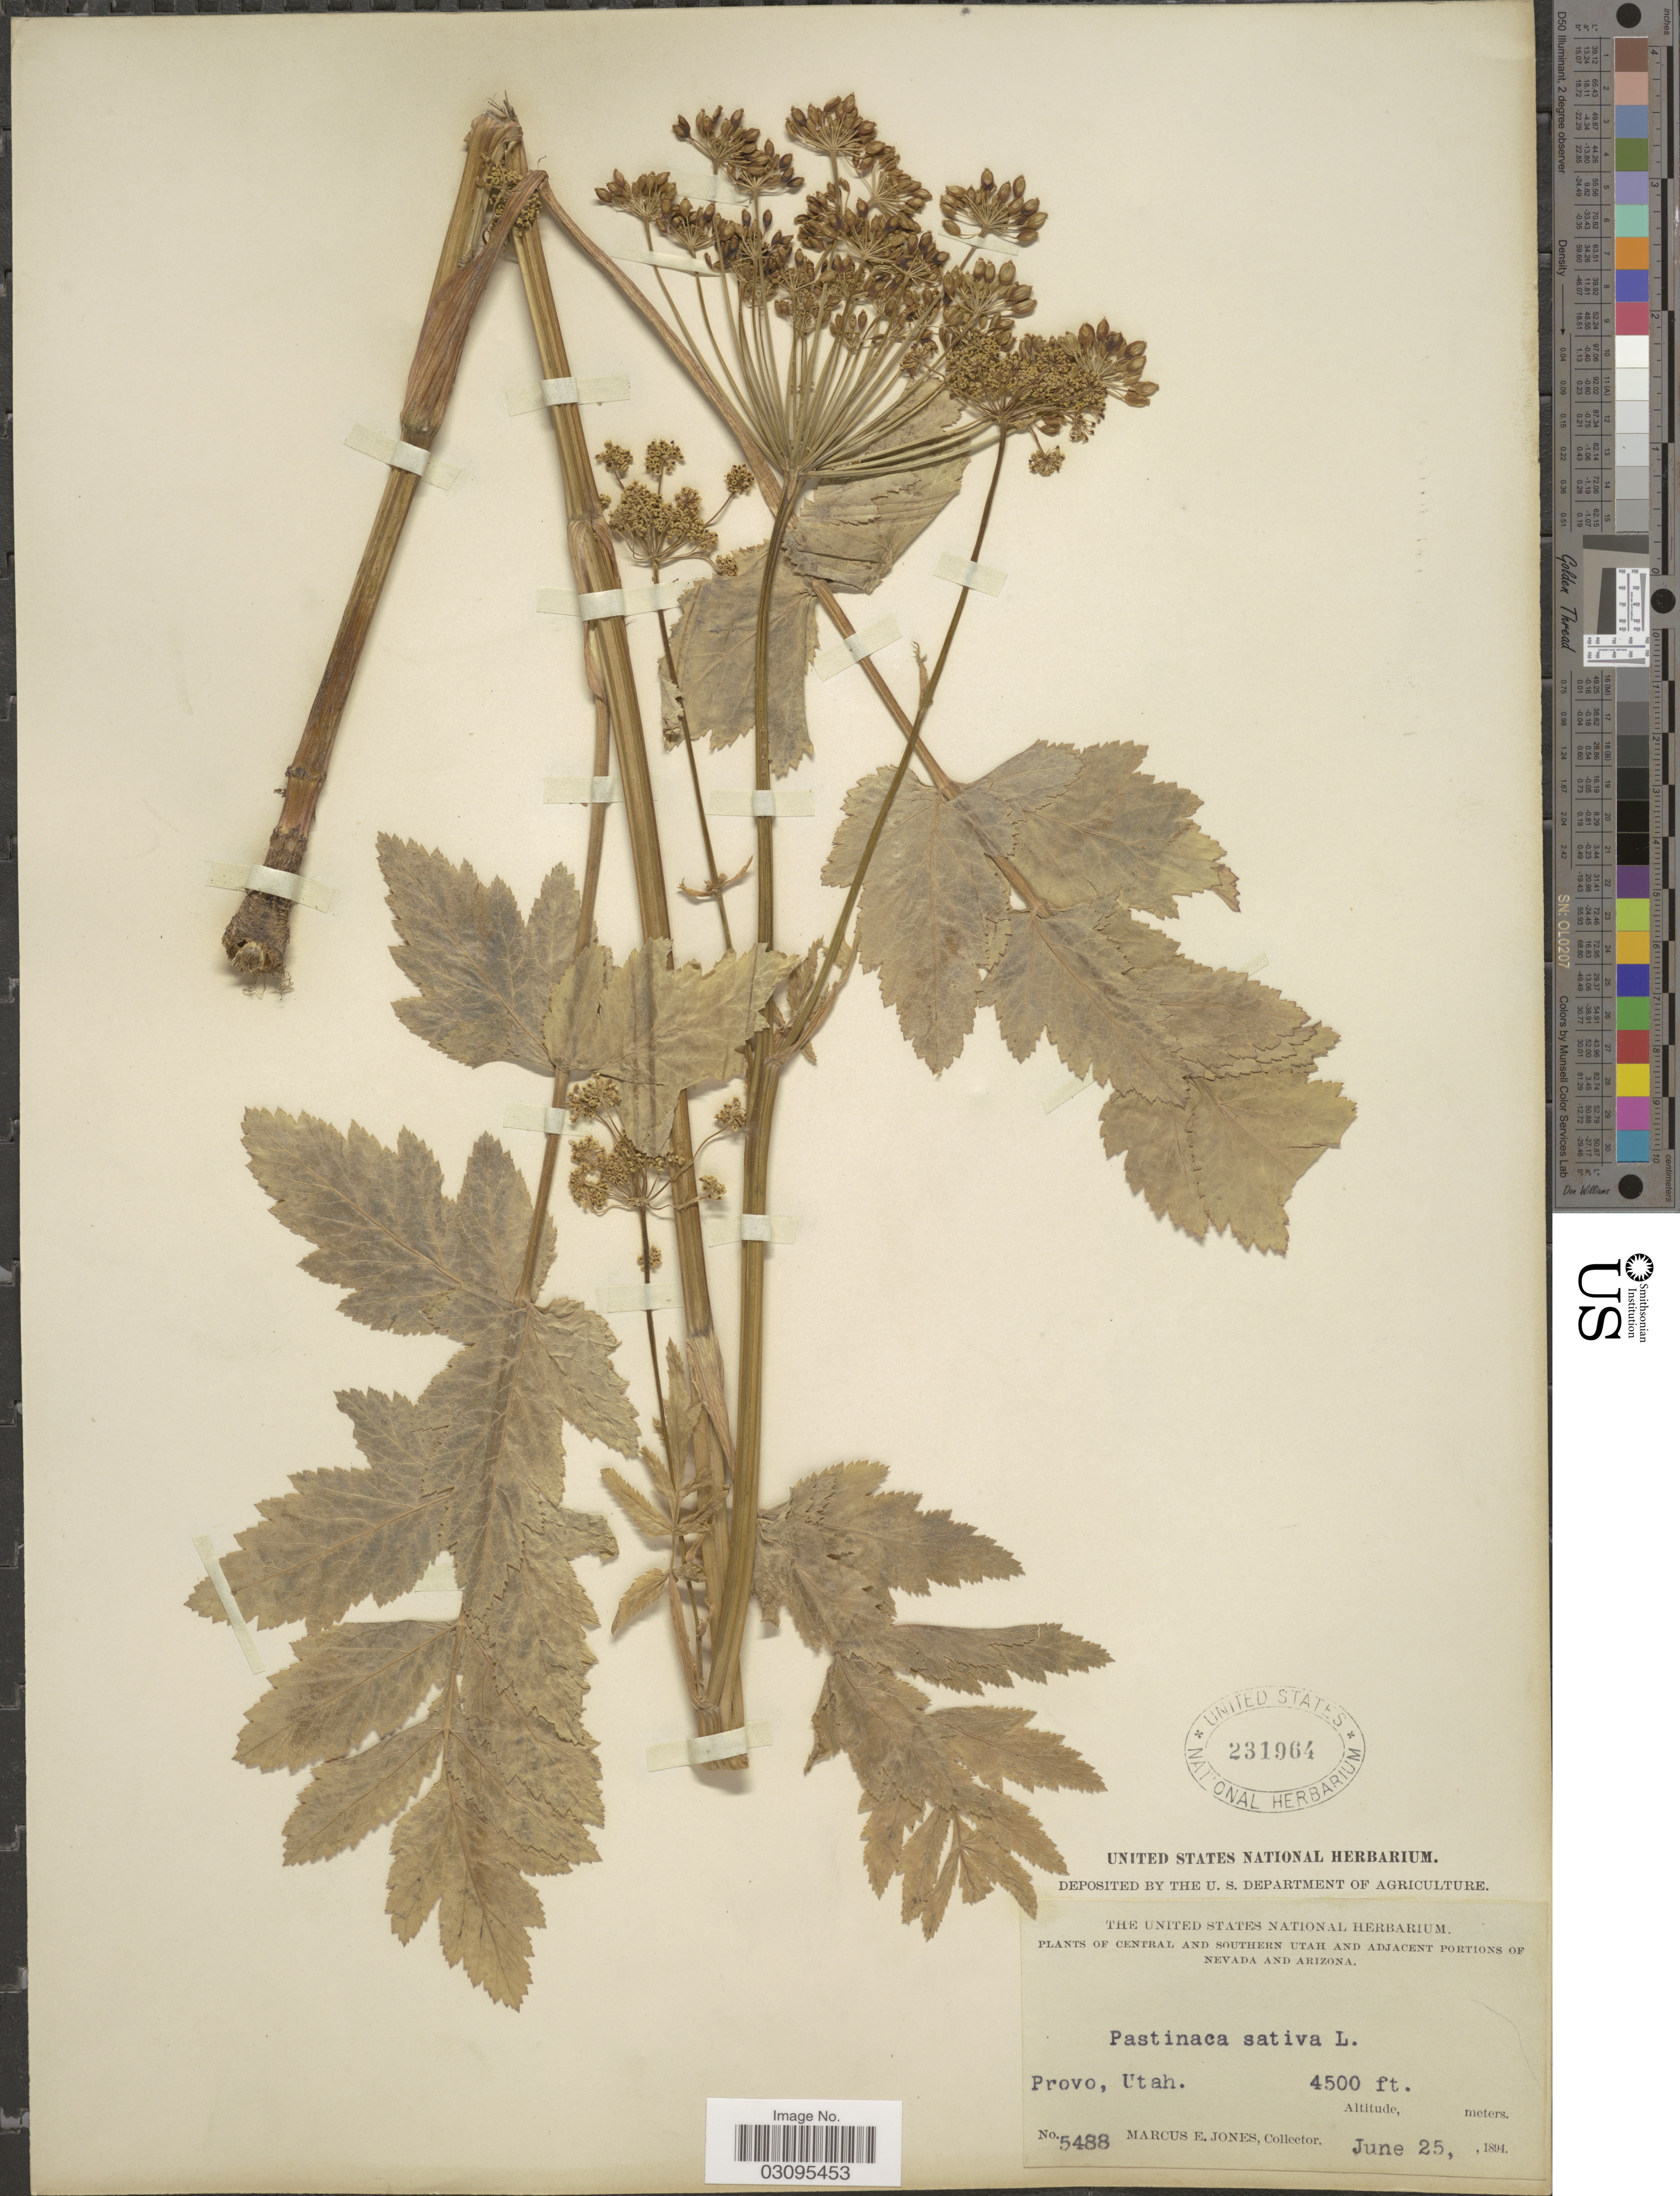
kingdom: Plantae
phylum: Tracheophyta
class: Magnoliopsida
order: Apiales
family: Apiaceae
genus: Pastinaca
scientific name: Pastinaca sativa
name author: L.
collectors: M. E. Jones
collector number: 5488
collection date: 1894-06-25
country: United States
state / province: Utah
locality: Provo, Utah.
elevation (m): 1372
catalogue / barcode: US 231964